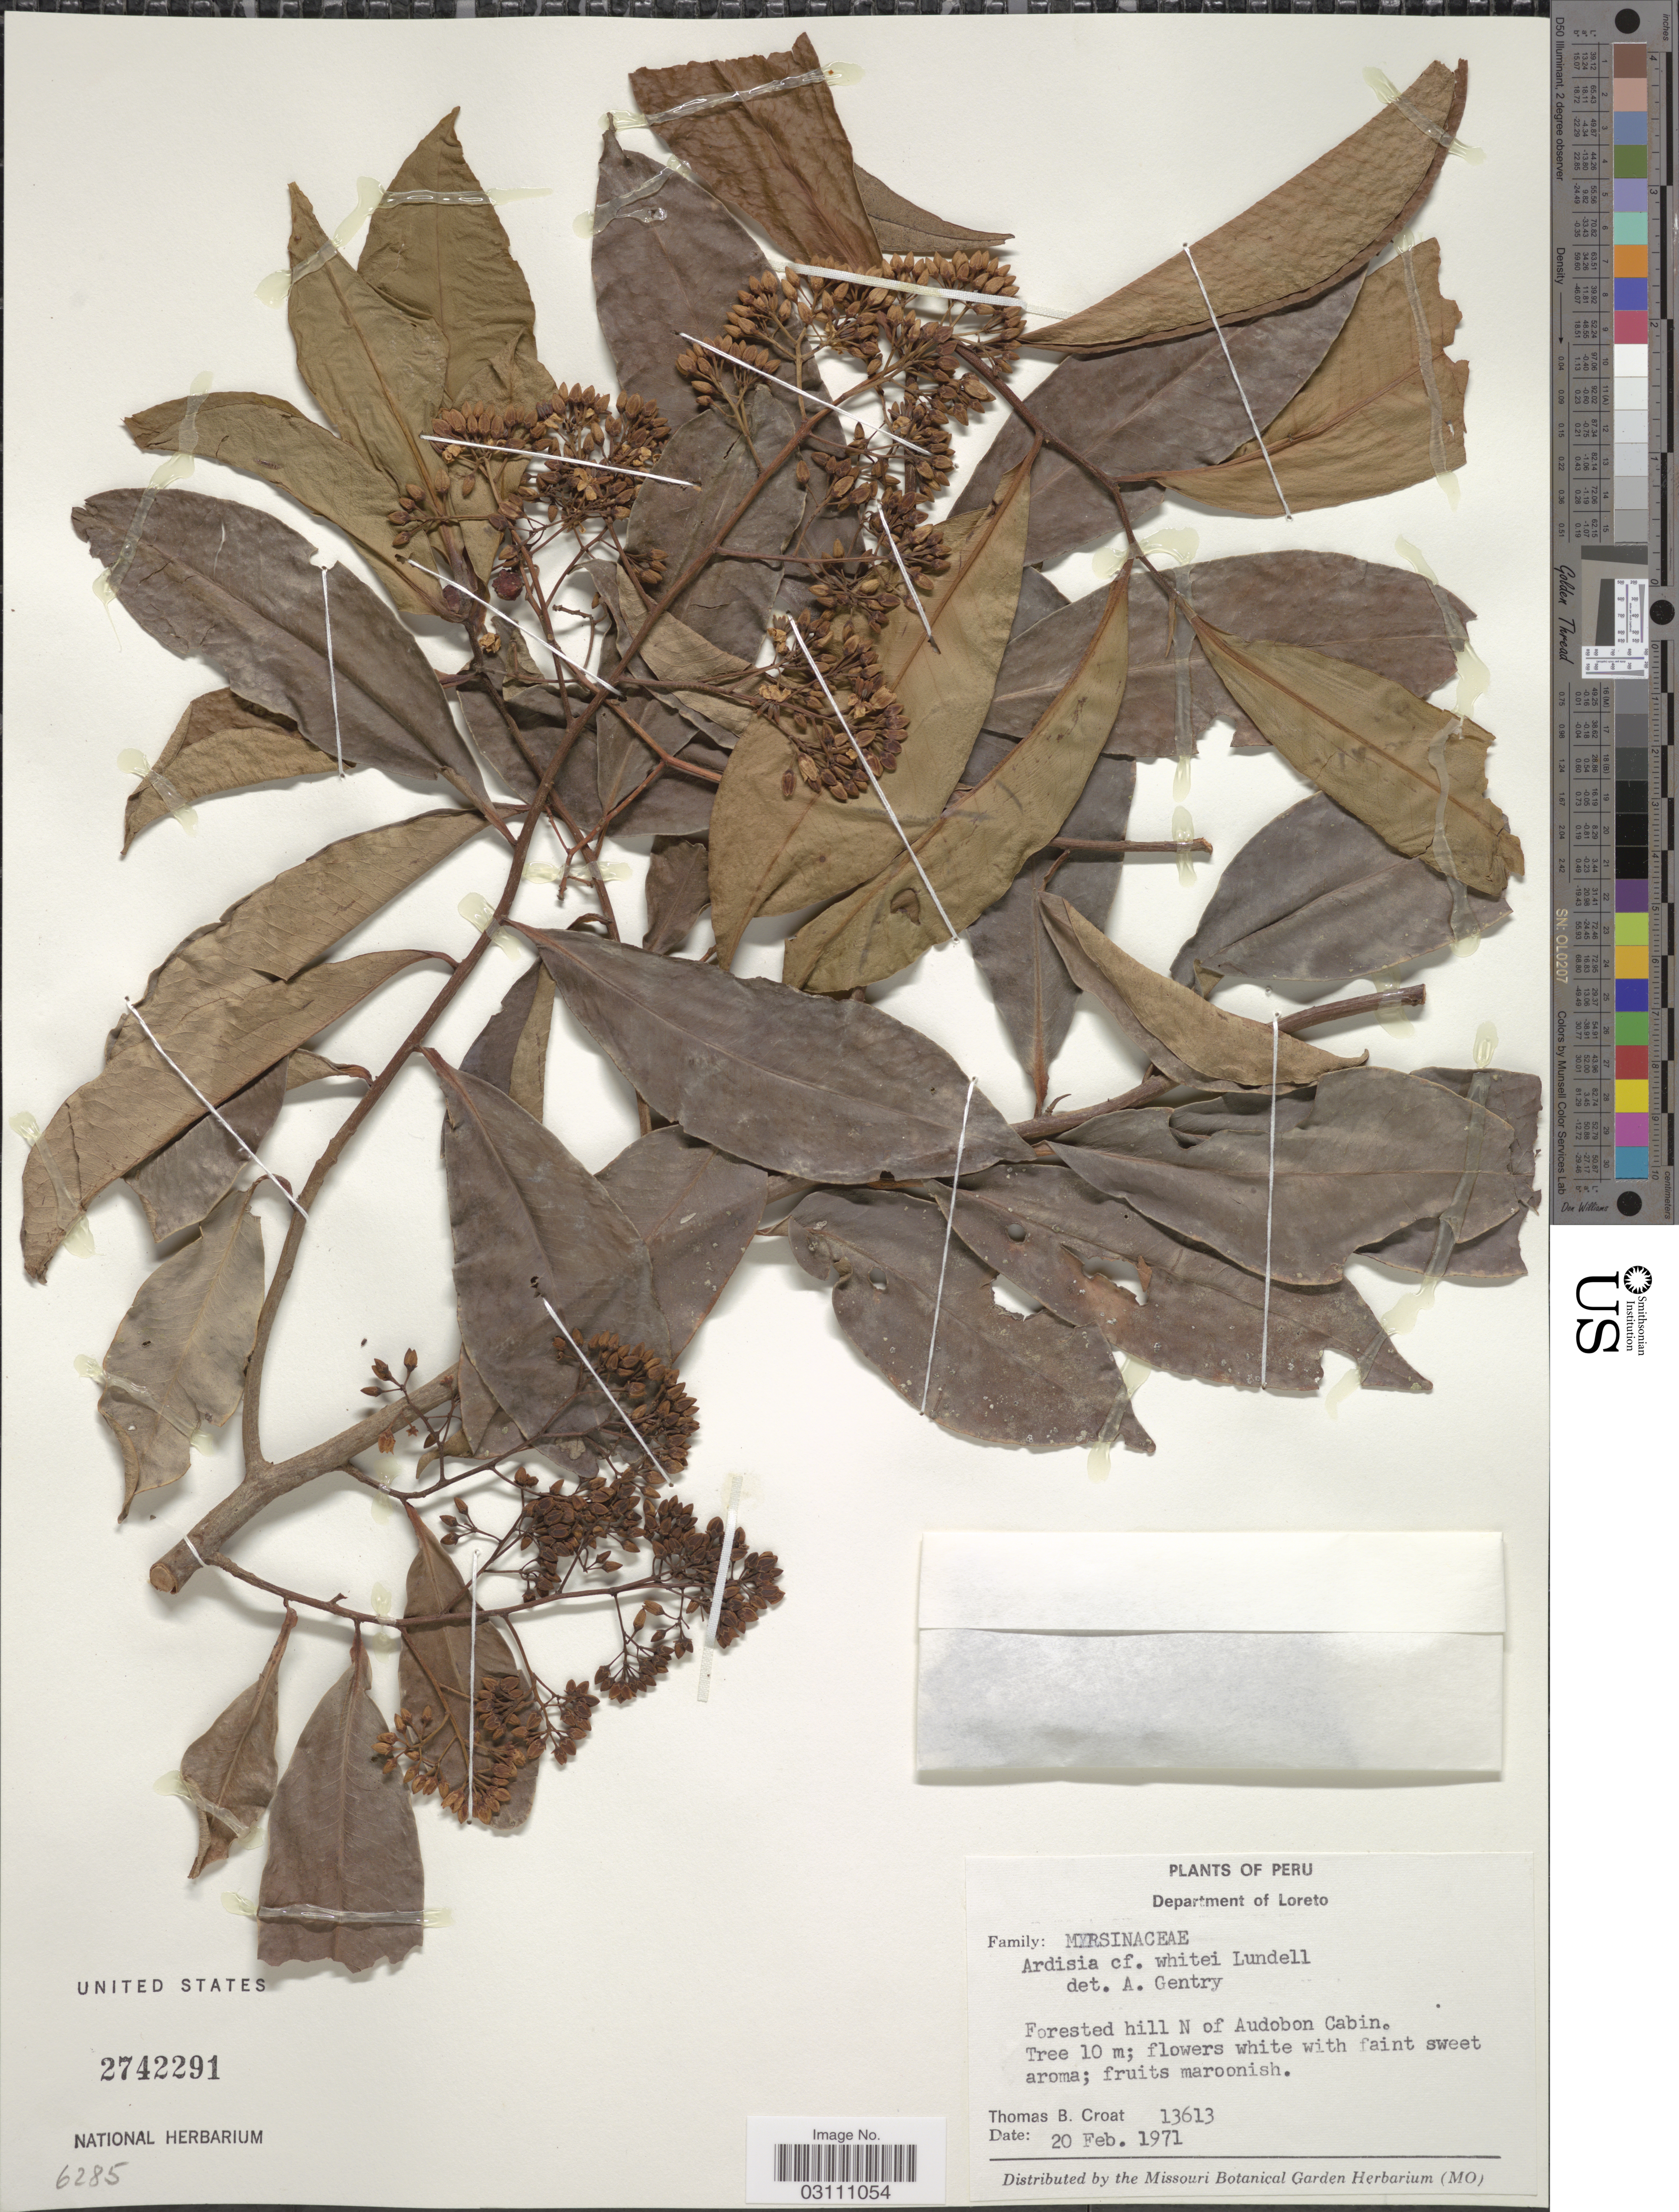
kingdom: Plantae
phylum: Tracheophyta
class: Magnoliopsida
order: Ericales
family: Primulaceae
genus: Ardisia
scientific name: Ardisia whitei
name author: Lundell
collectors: T. B. Croat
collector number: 13613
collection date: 1971-02-20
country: Peru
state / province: Loreto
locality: Department of Loreto. Forested hill N of Audobon Cabin.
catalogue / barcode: US 2742291